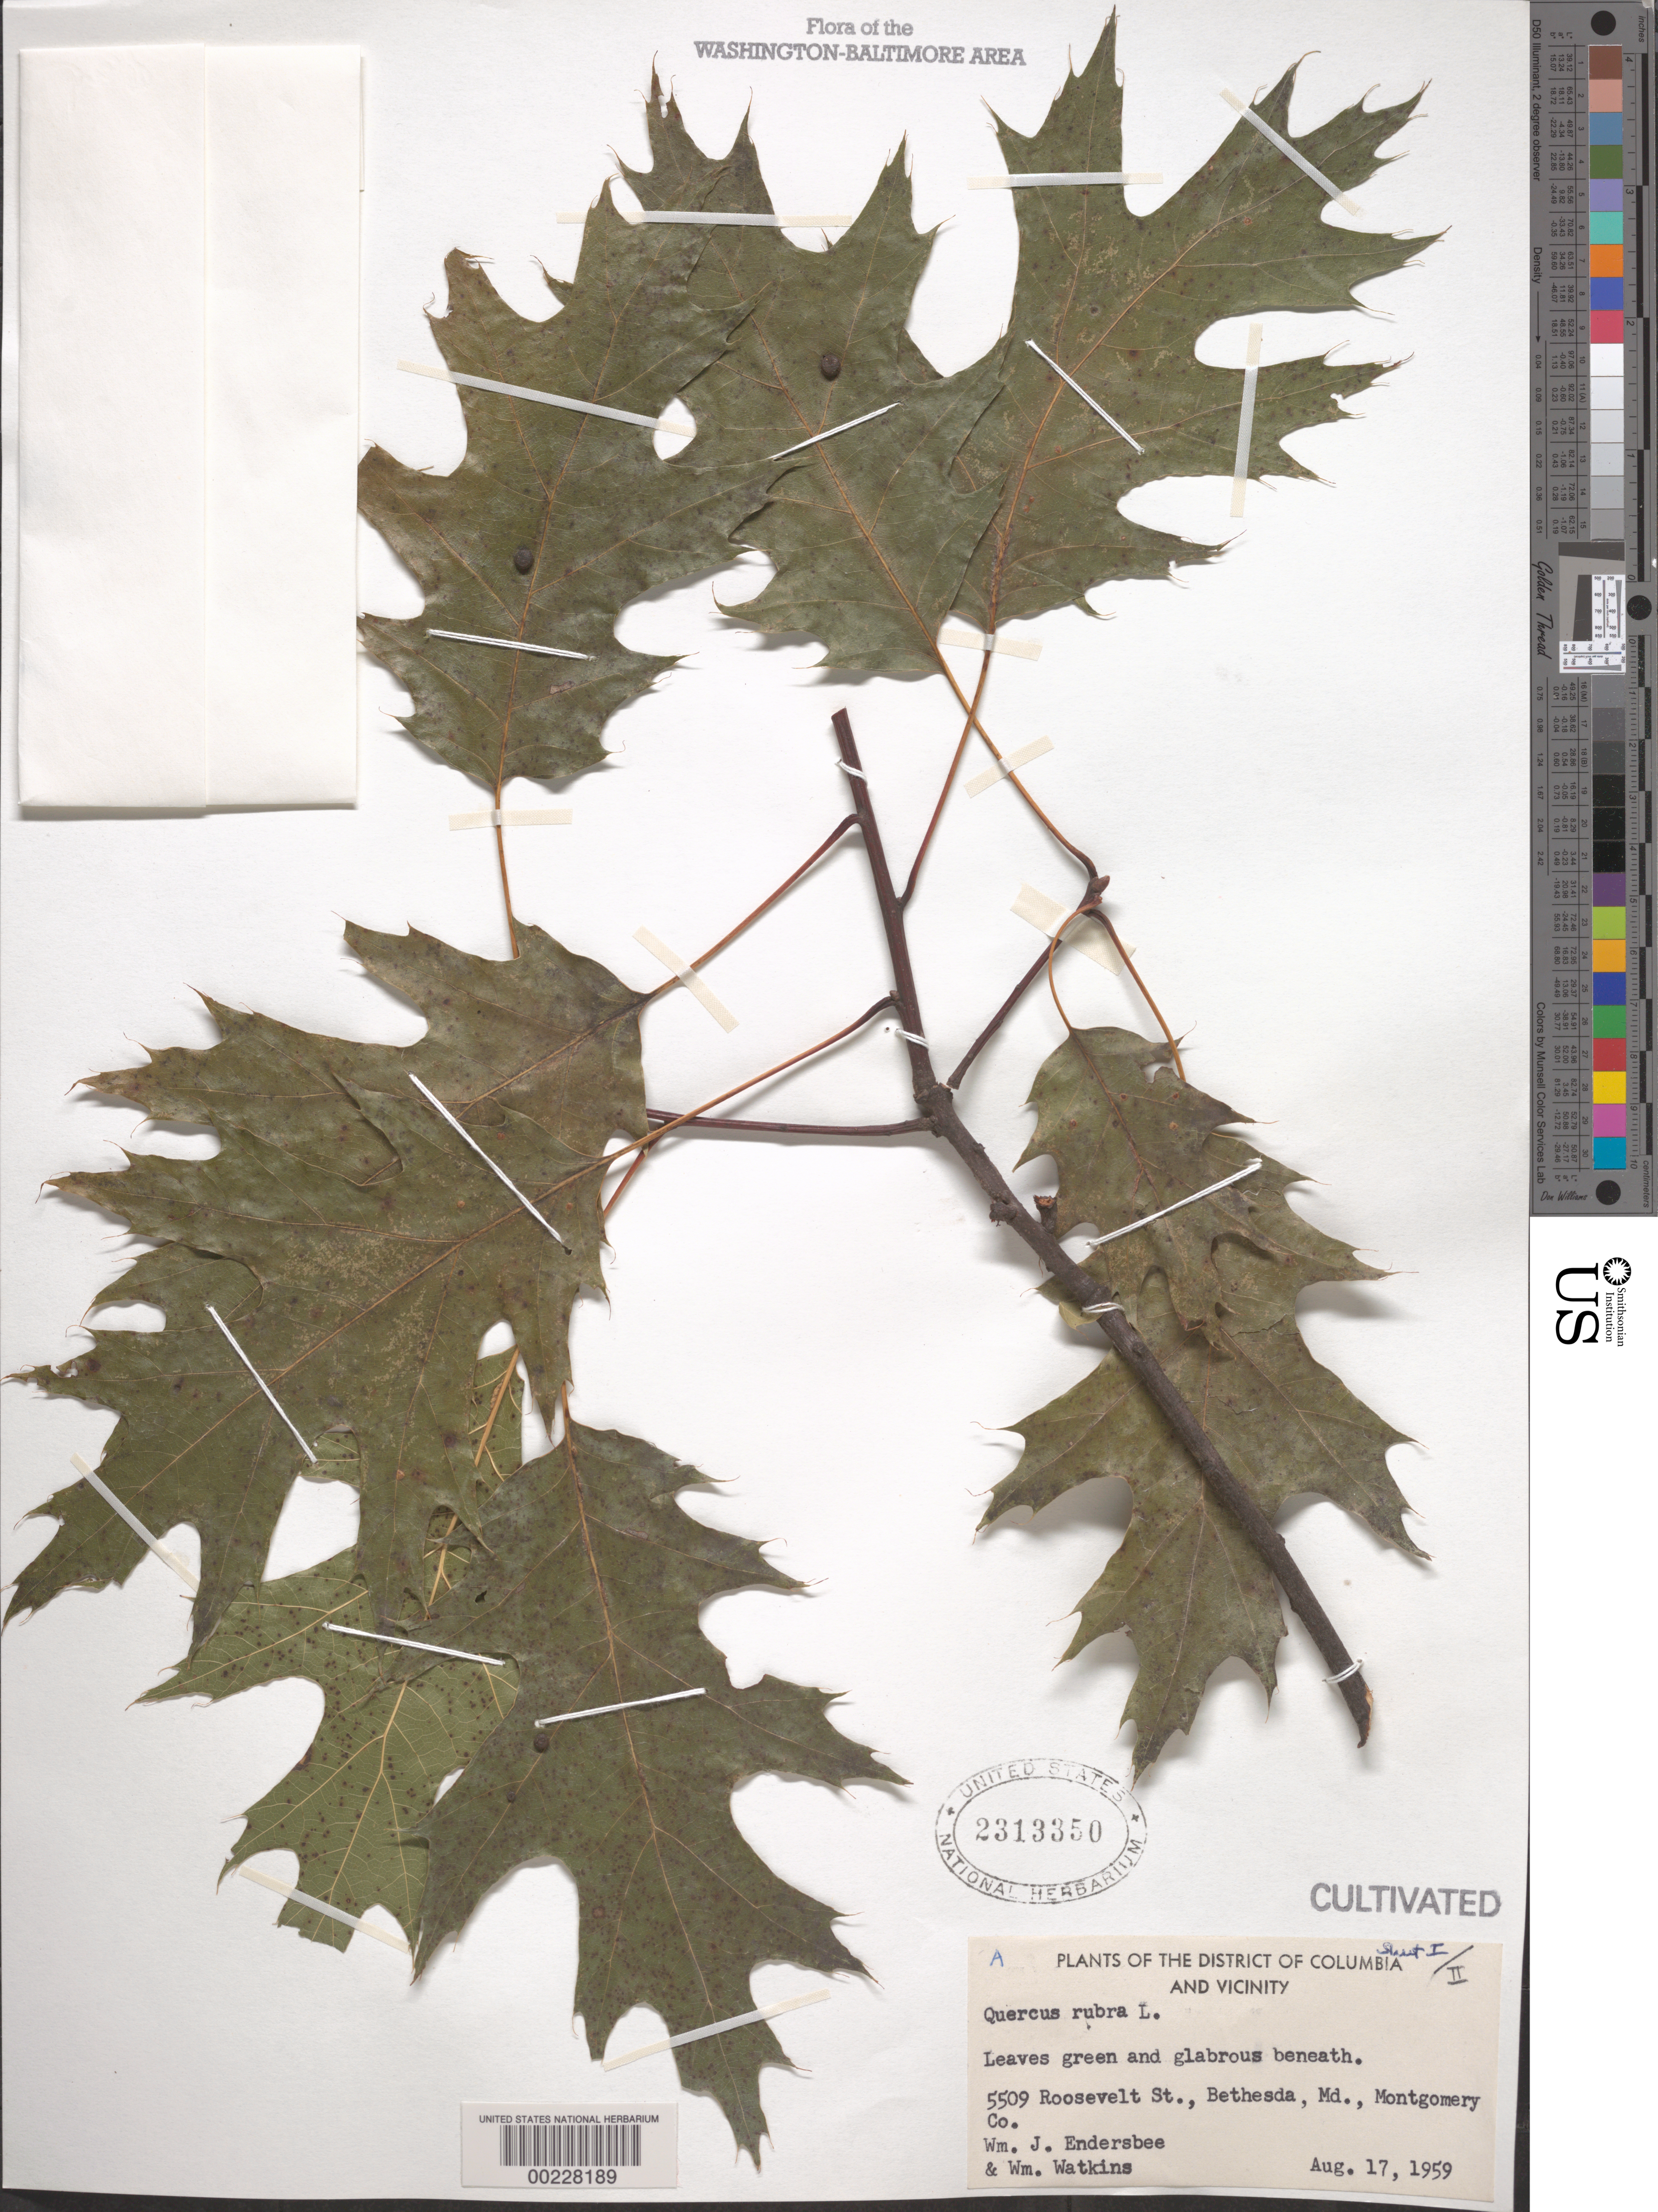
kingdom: Plantae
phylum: Tracheophyta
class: Magnoliopsida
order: Fagales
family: Fagaceae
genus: Quercus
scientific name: Quercus rubra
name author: L.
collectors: W. Endersbee & W. Watkins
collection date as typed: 17 Aug 1959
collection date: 1959-08-17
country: United States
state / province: Maryland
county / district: Montgomery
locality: Bethesda, 5509 Rosevelt St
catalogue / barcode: US 2313350